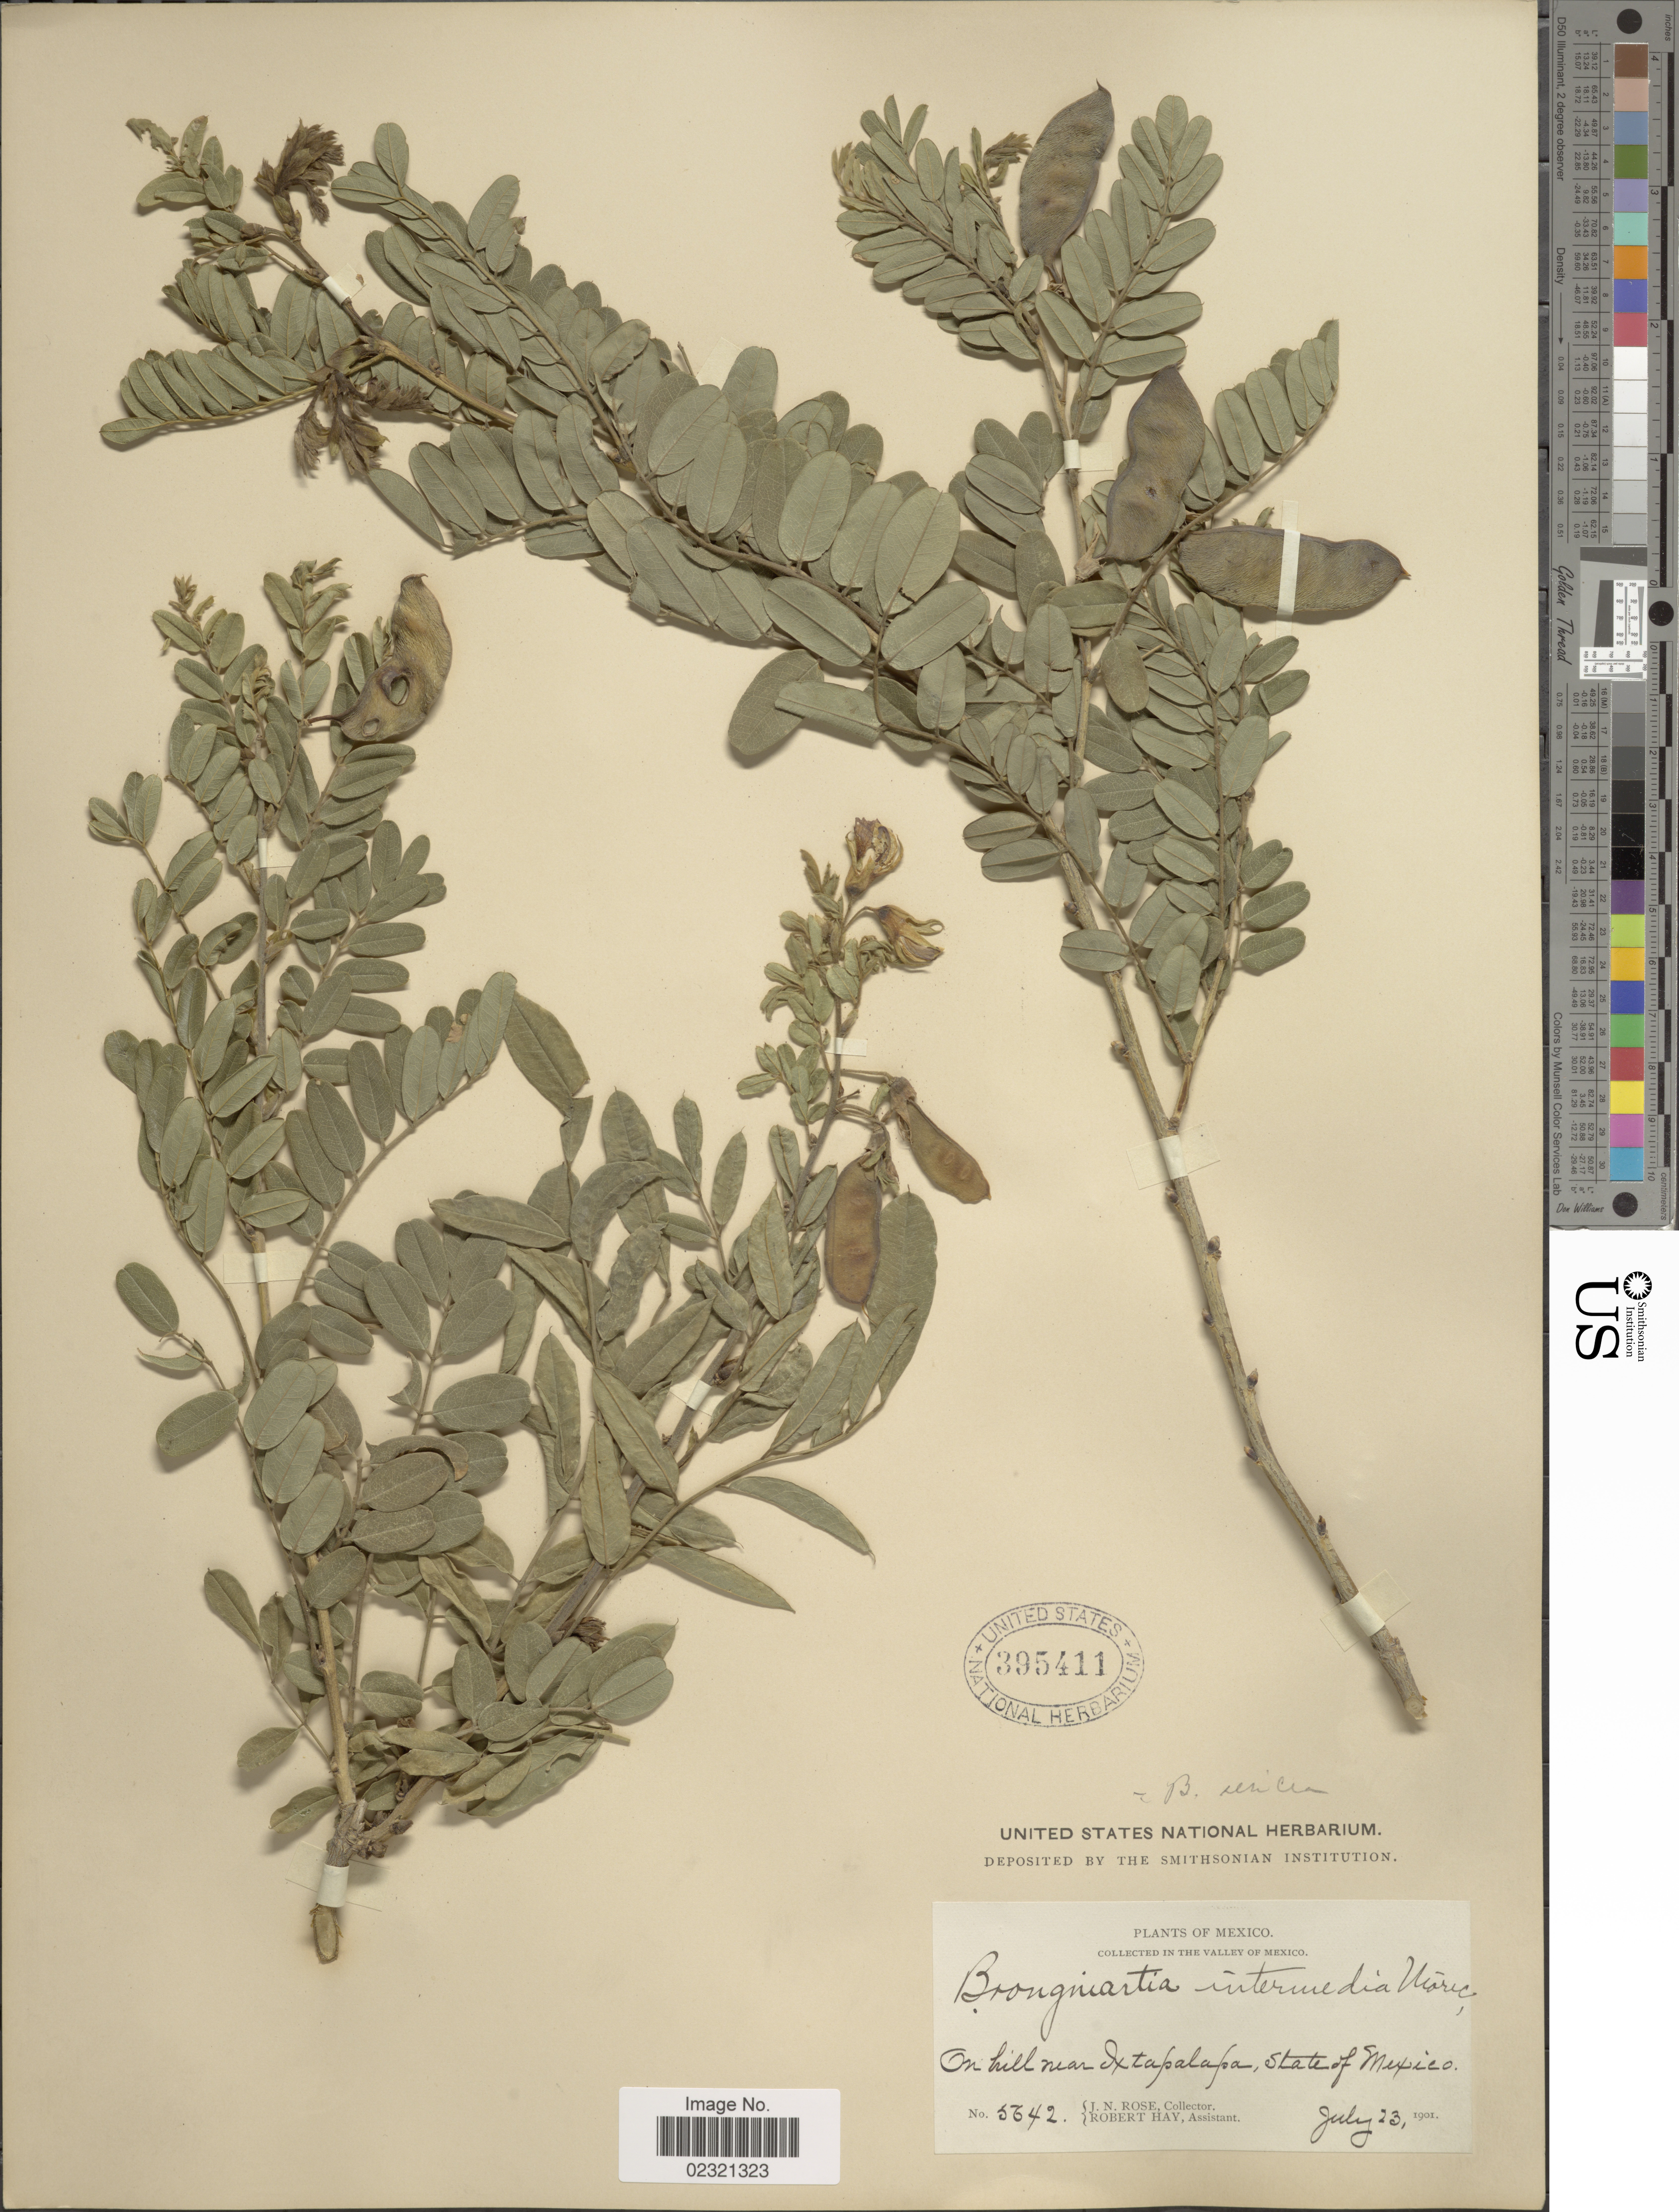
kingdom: Plantae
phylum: Tracheophyta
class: Magnoliopsida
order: Fabales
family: Fabaceae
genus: Brongniartia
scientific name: Brongniartia intermedia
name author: Moric.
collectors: J. N. Rose & R. Hay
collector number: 5642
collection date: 1901-07-23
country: Mexico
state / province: México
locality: On hill near Ixtapalapa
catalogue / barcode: US 395411